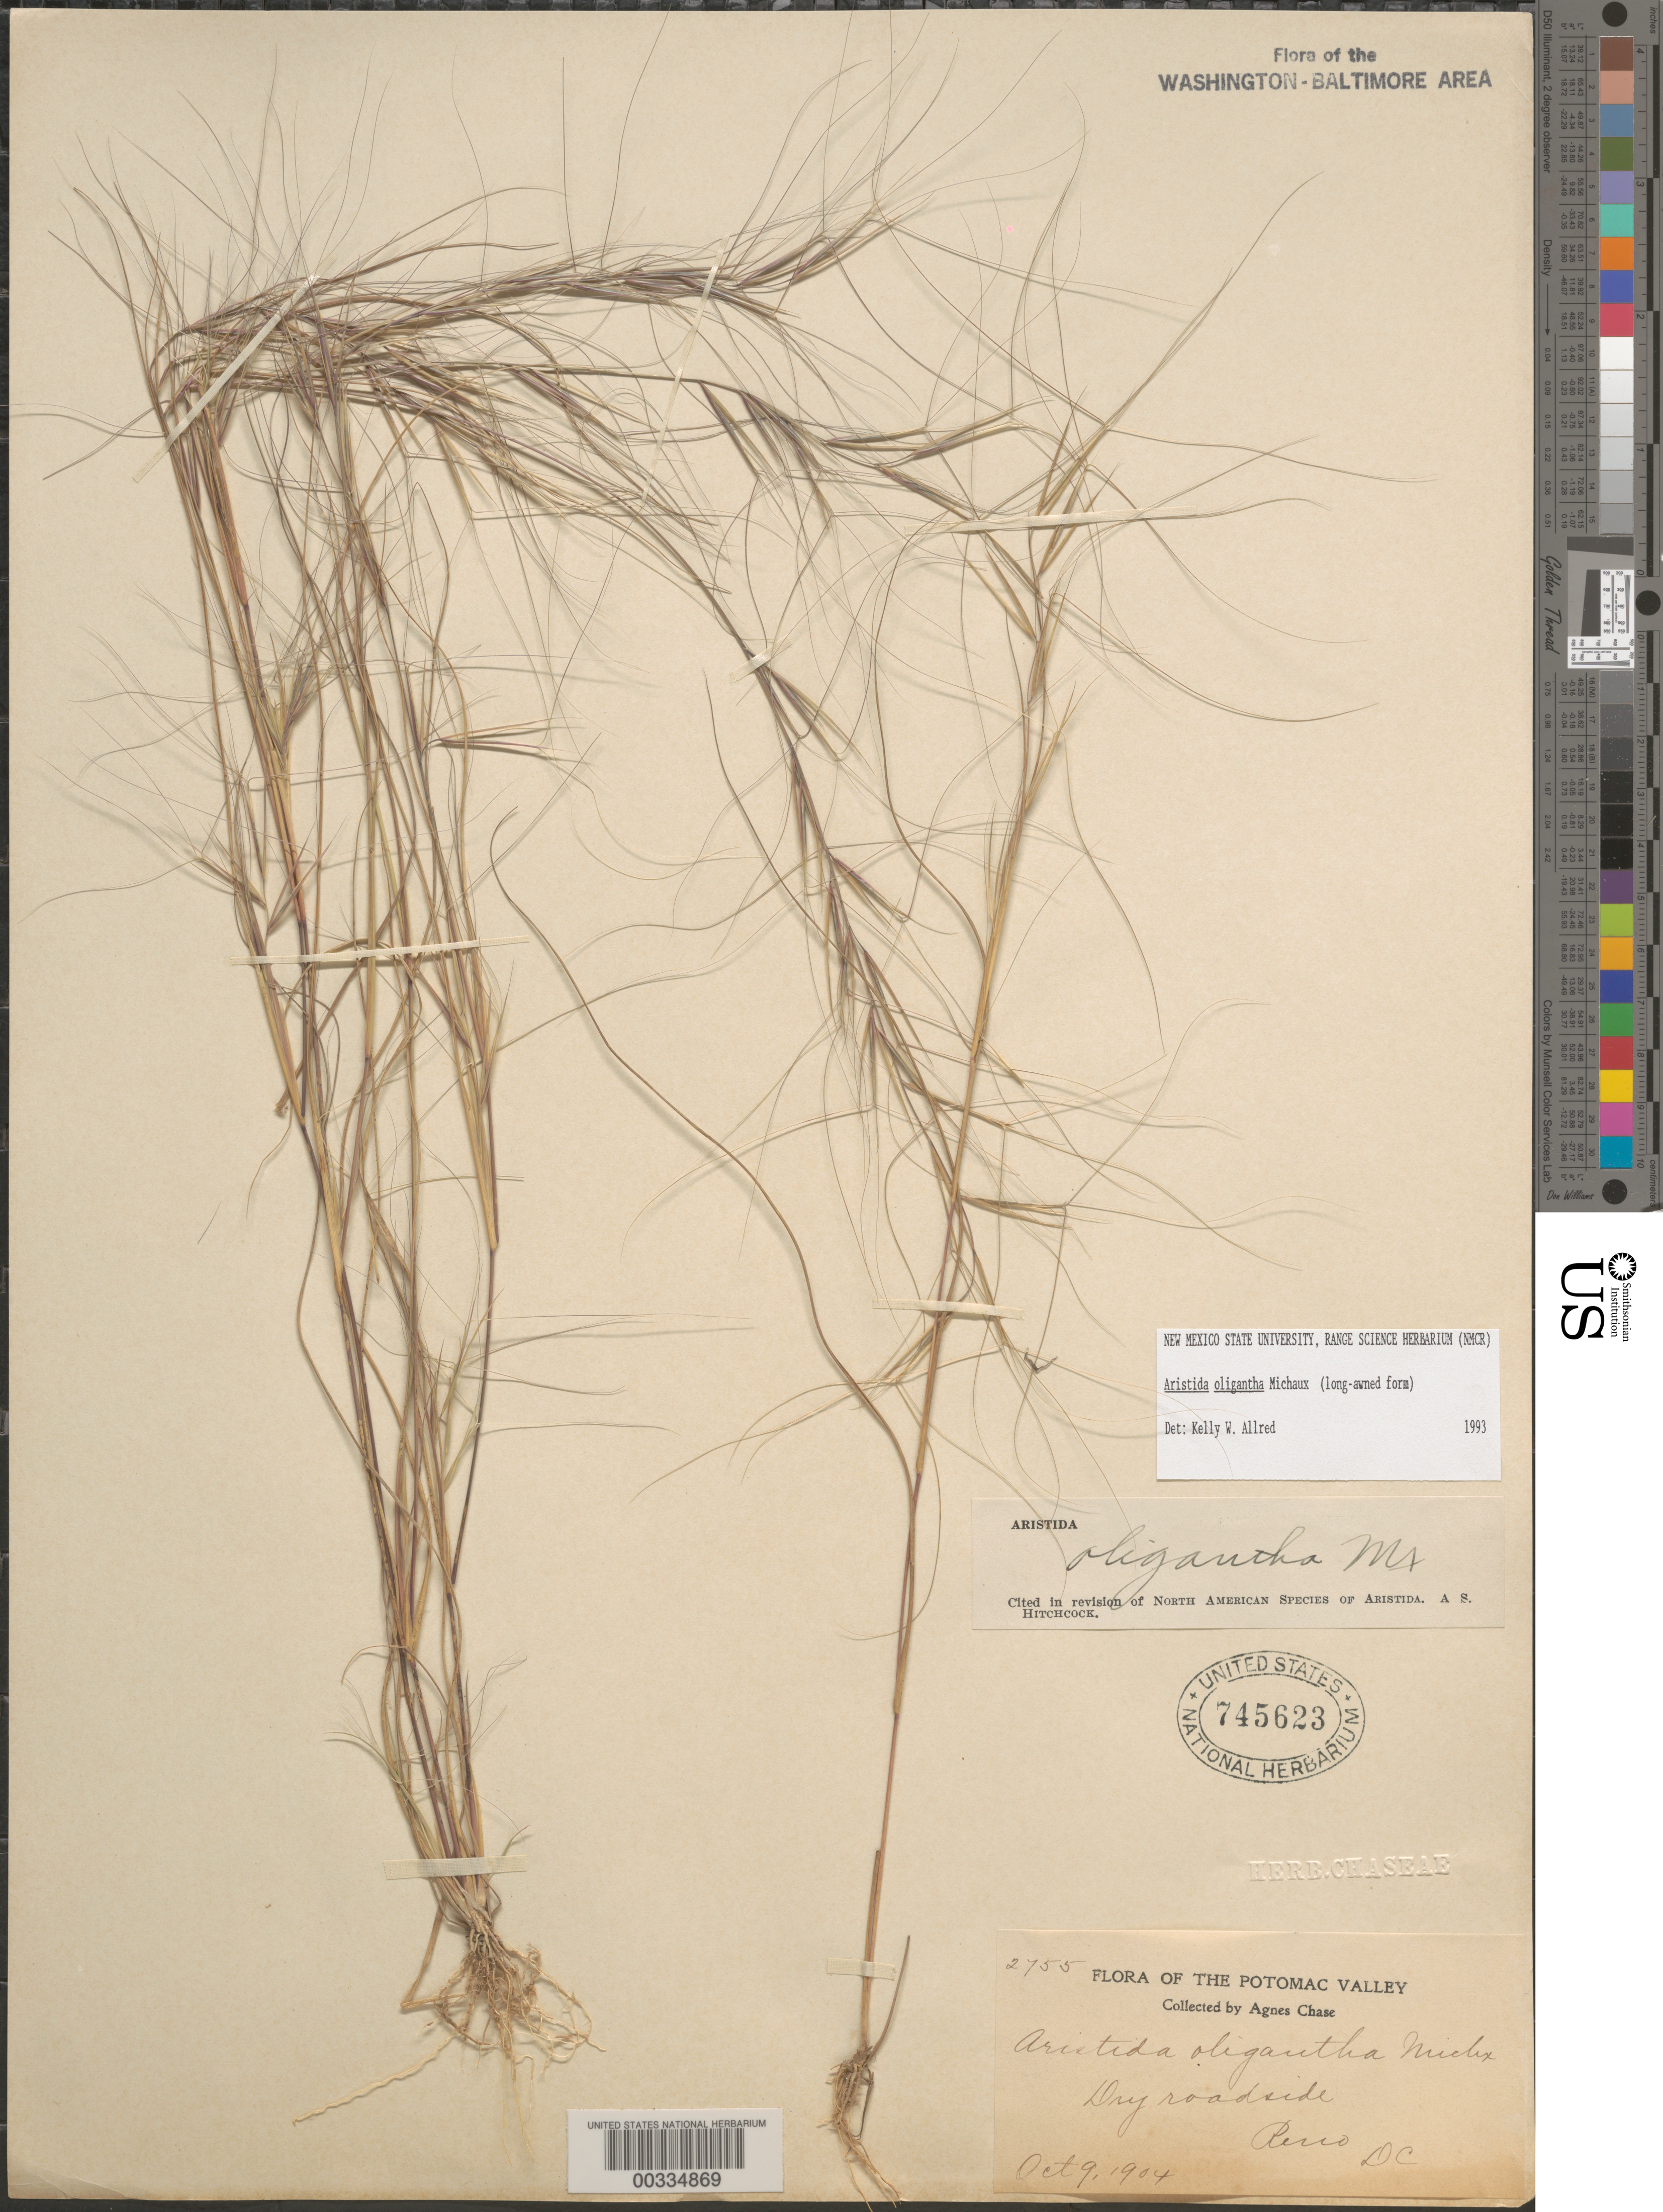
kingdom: Plantae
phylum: Tracheophyta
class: Liliopsida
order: Poales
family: Poaceae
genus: Aristida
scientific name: Aristida oligantha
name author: Michx.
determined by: Hitchcock, Albert S.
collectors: A. Chase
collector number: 2755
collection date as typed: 09 Oct 1904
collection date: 1904-10-09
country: United States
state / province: District of Columbia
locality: Reno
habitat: Dry roadside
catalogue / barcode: US 745623